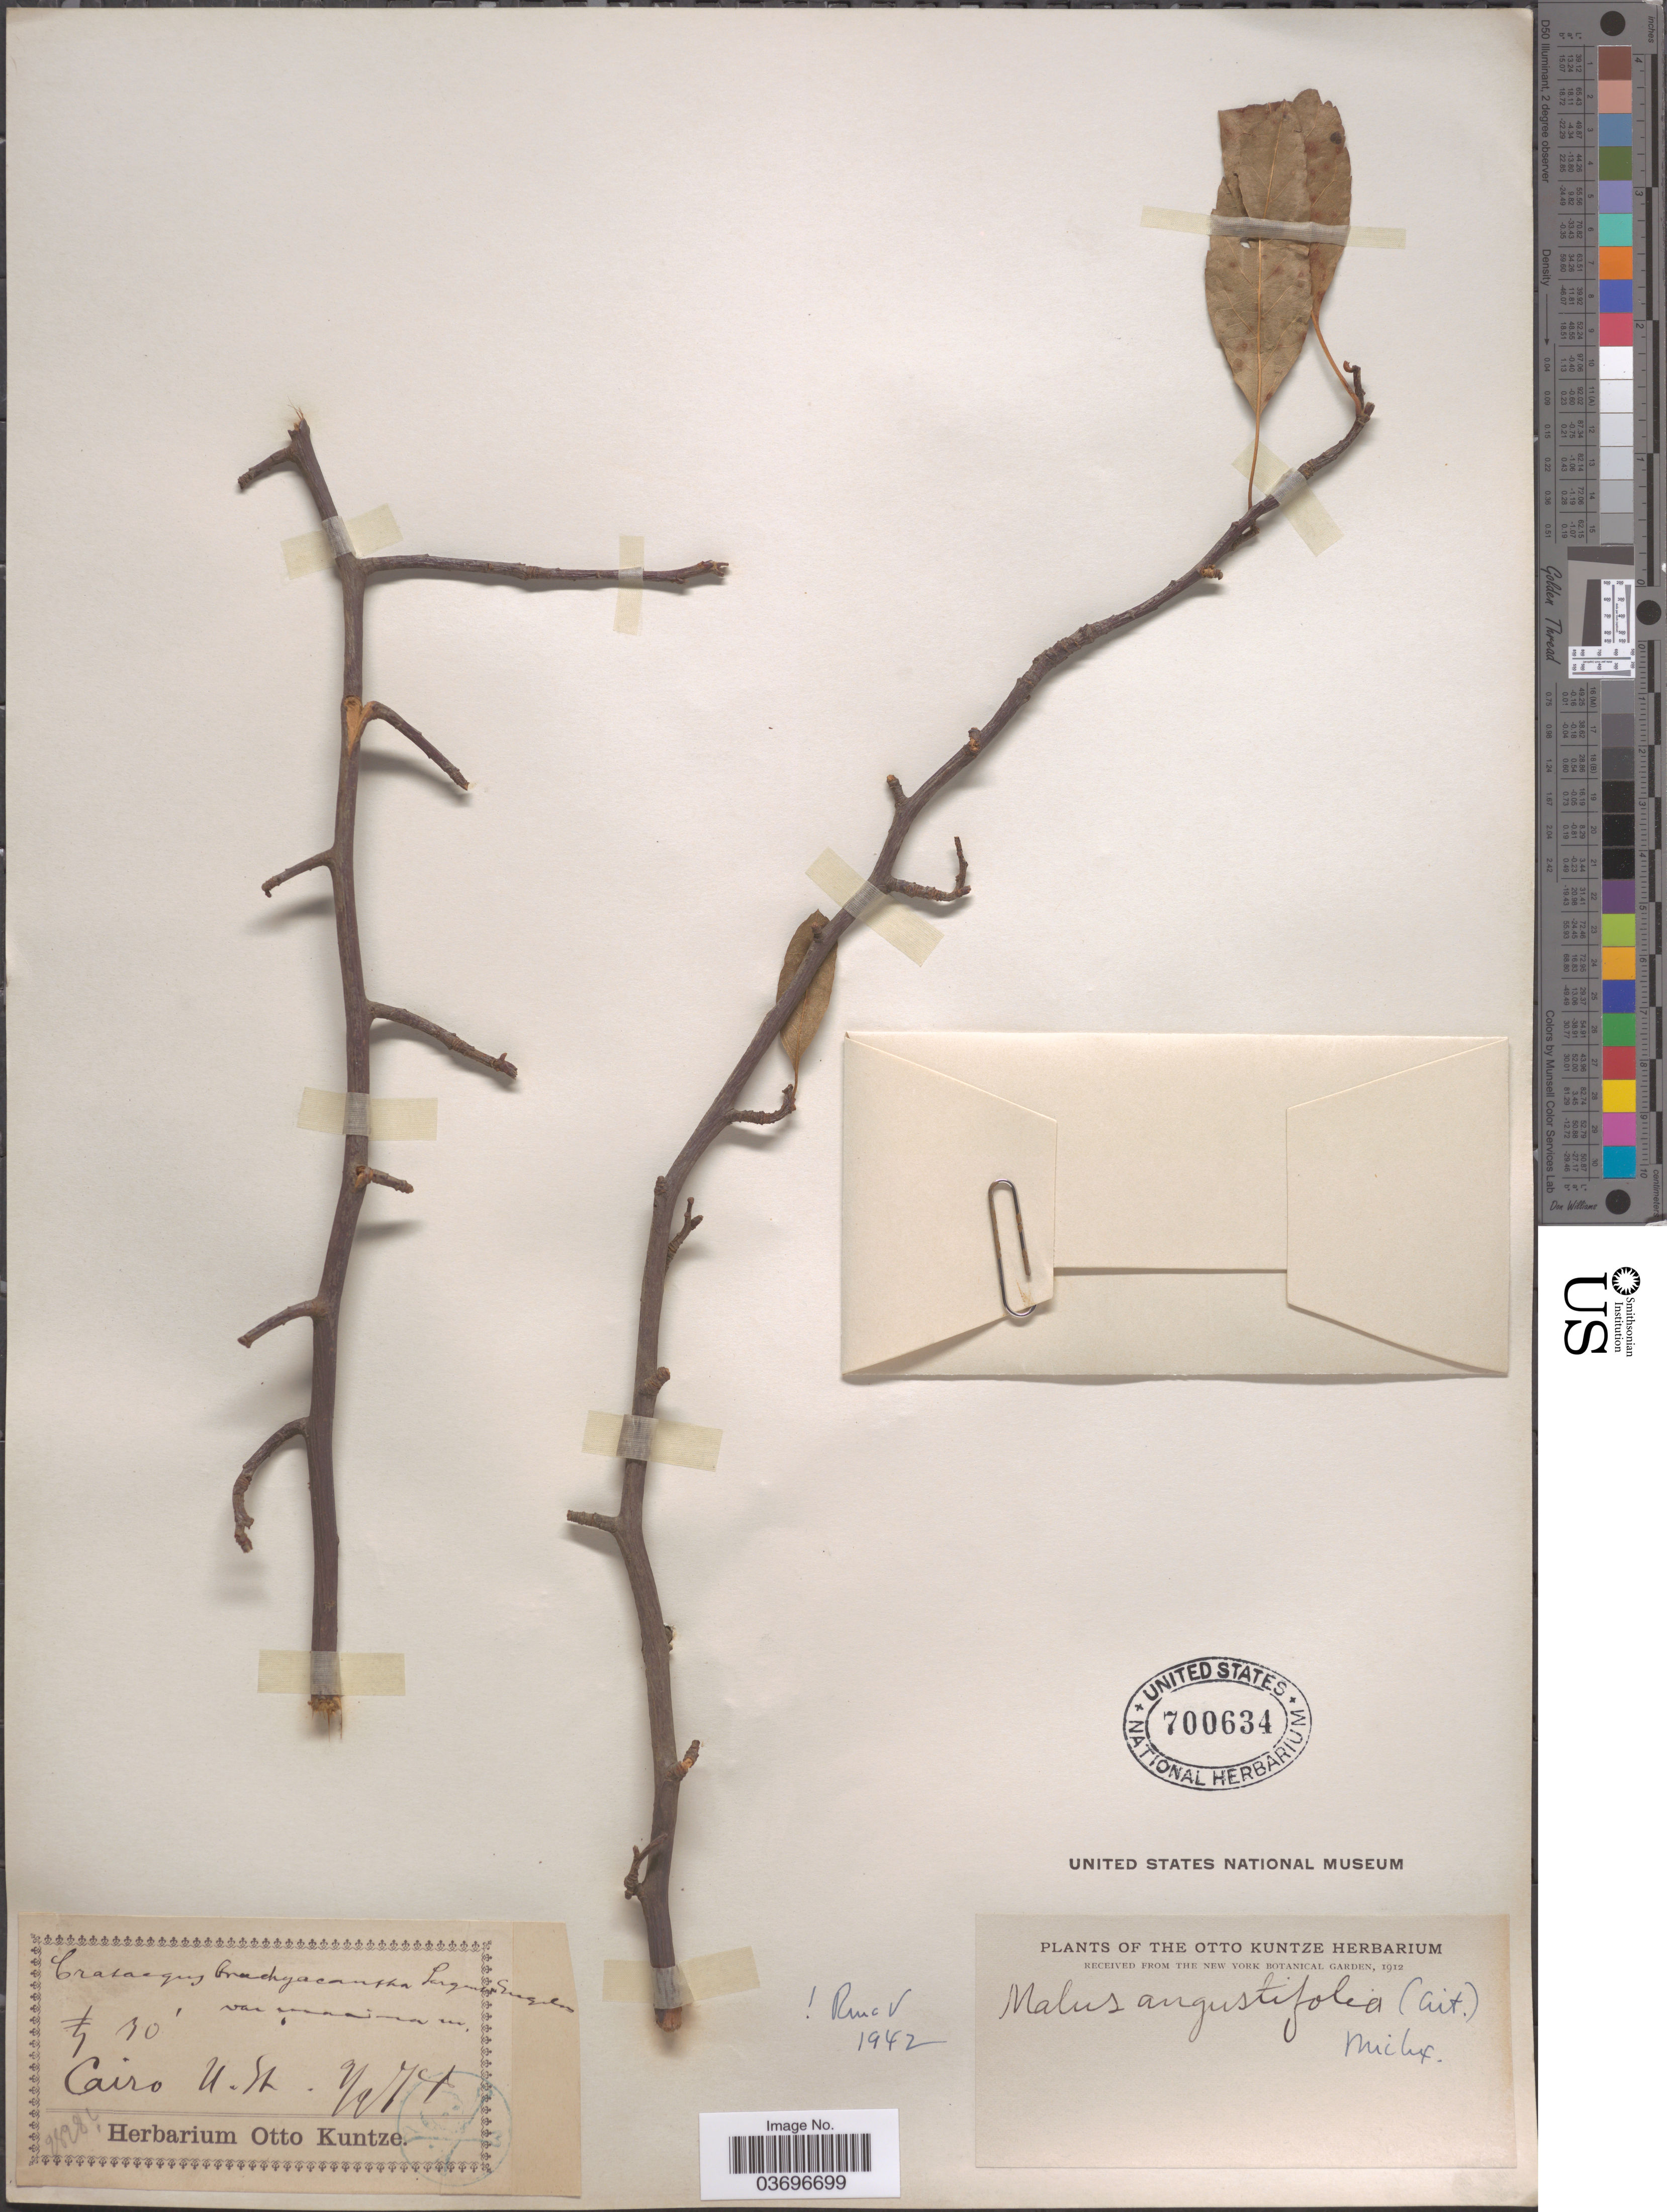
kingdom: Plantae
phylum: Tracheophyta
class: Magnoliopsida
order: Rosales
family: Rosaceae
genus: Malus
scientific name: Malus angustifolia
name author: (Aiton) Michx.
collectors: ex herb. Otto Kuntze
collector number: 98282*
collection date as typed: Transcribed d/m/y: 9/9/74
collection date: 1874-09-09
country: United States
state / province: Illinois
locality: Cairo U. St.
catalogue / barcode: US 700634